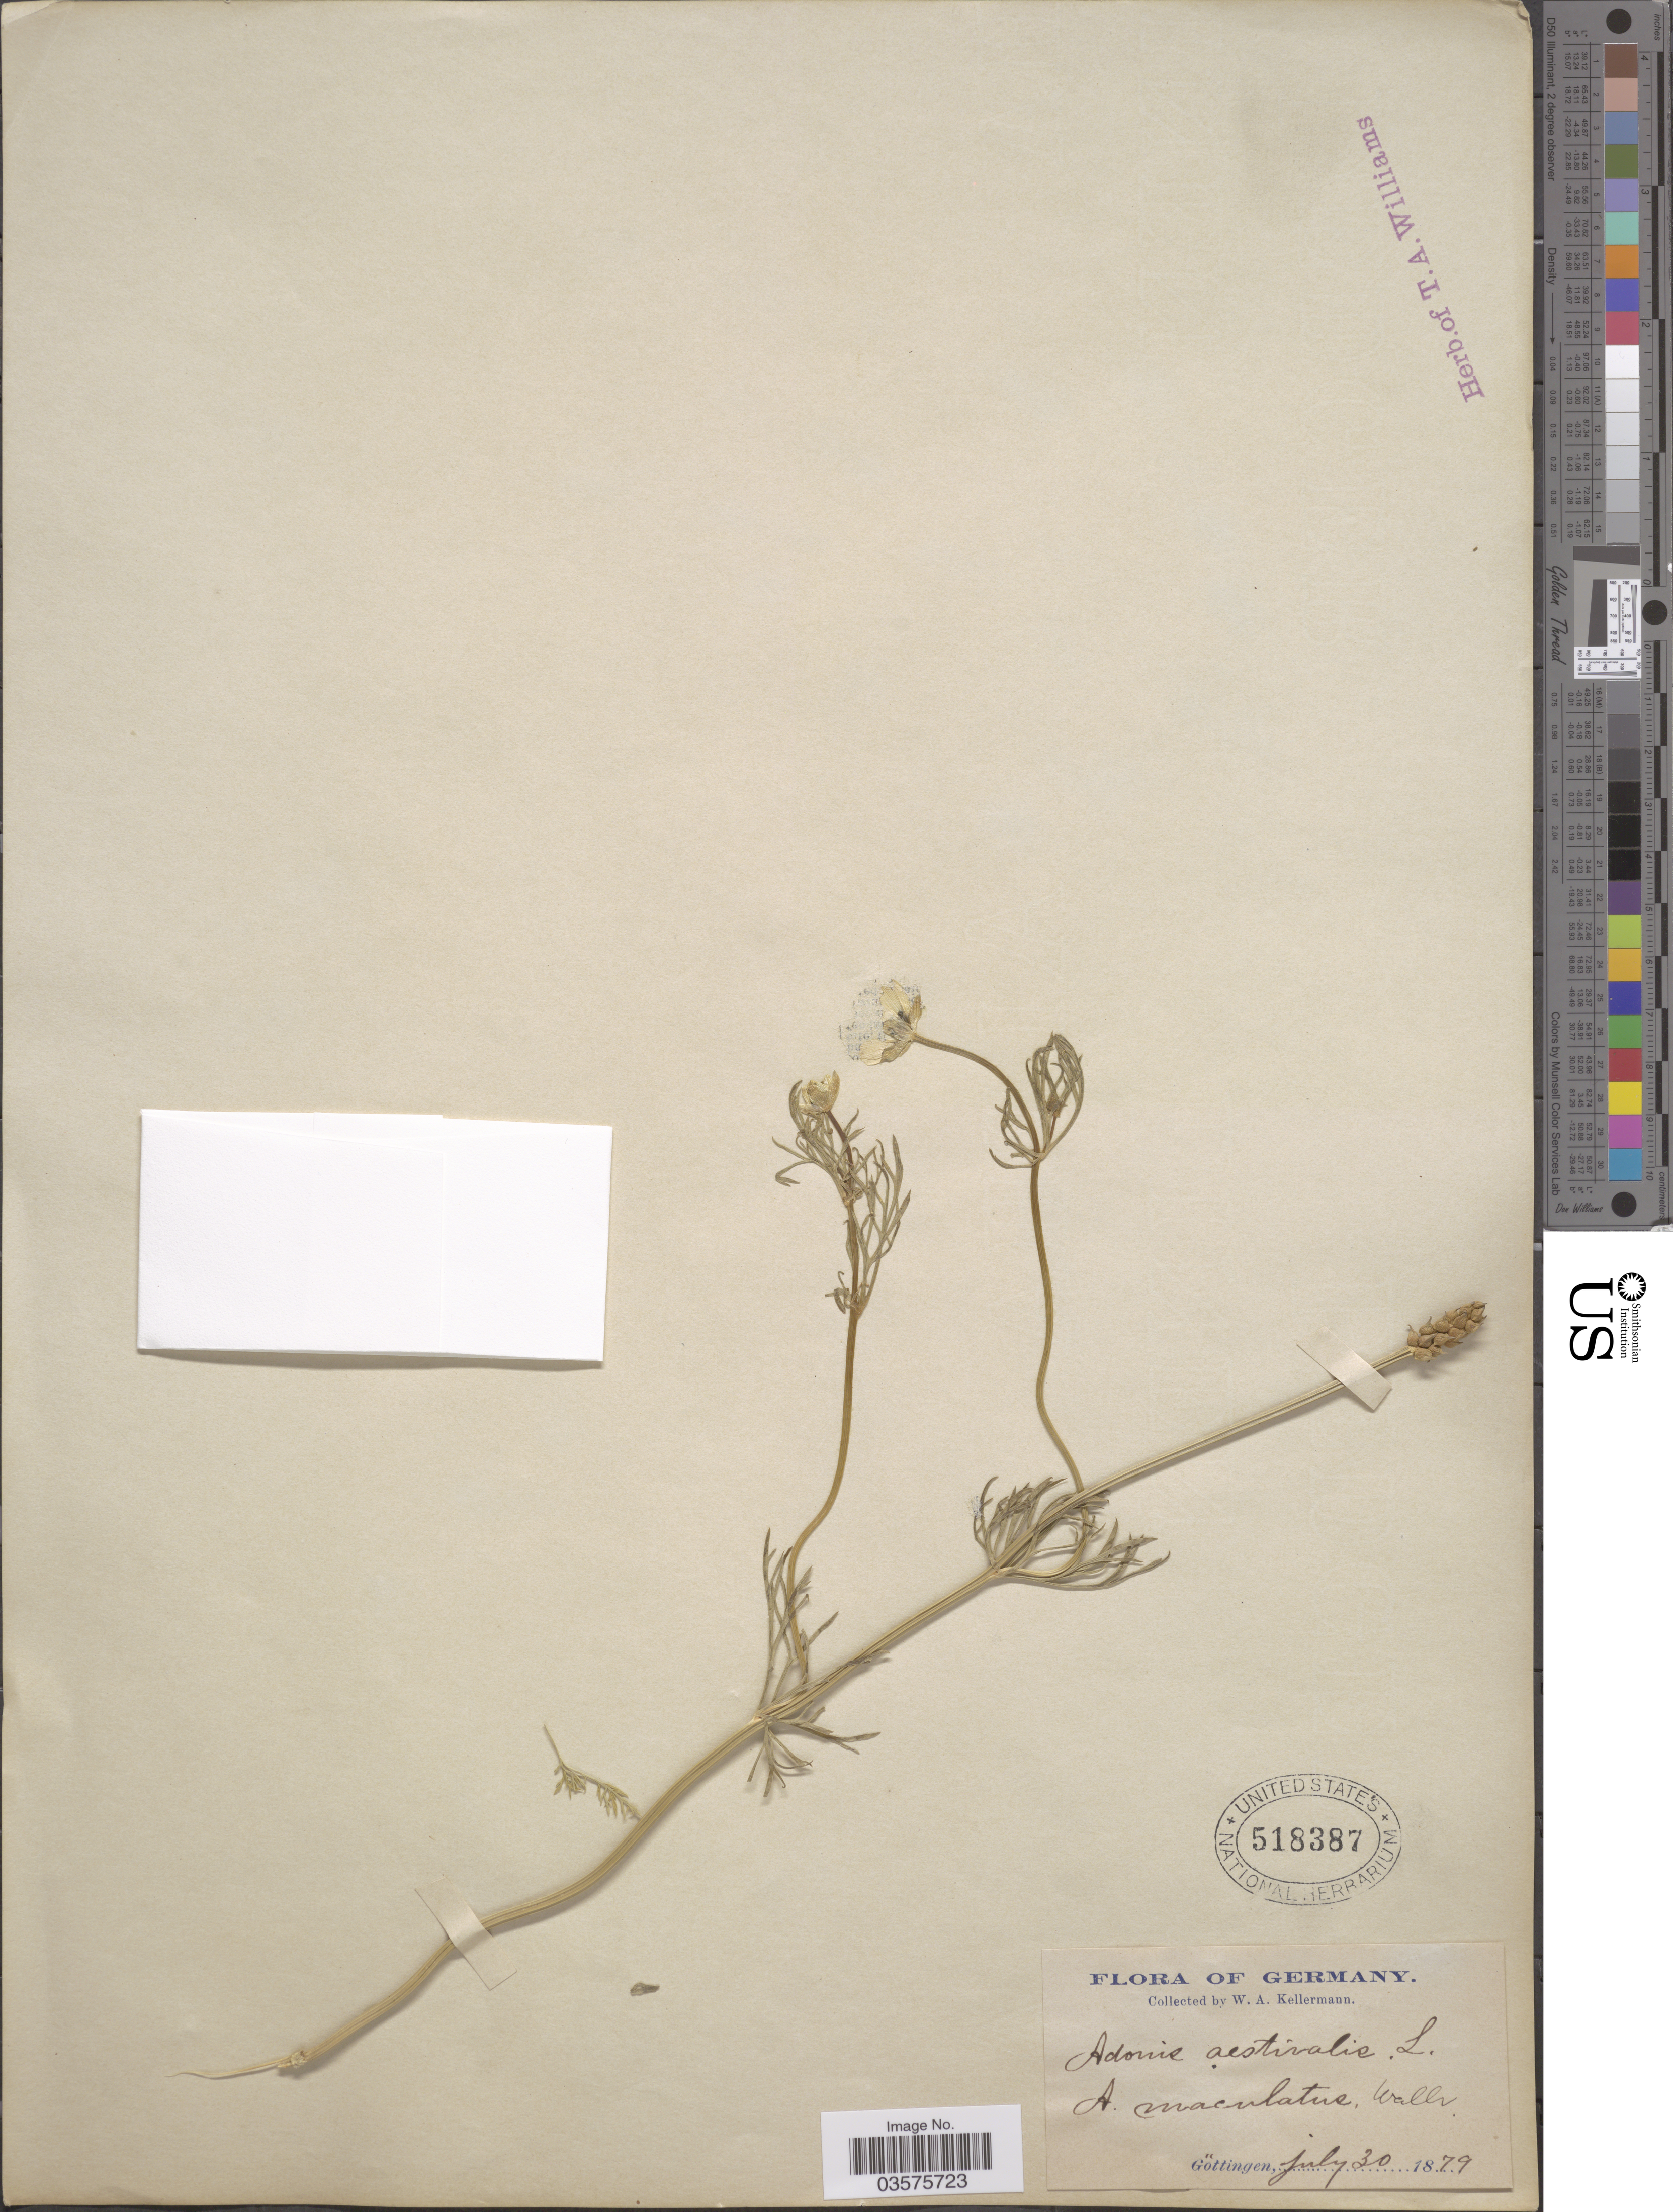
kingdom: Plantae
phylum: Tracheophyta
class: Magnoliopsida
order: Ranunculales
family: Ranunculaceae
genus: Adonis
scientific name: Adonis aestivalis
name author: L.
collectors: W. A. Kellermann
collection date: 1879-07-30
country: Germany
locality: Göttingen.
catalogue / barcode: US 518387